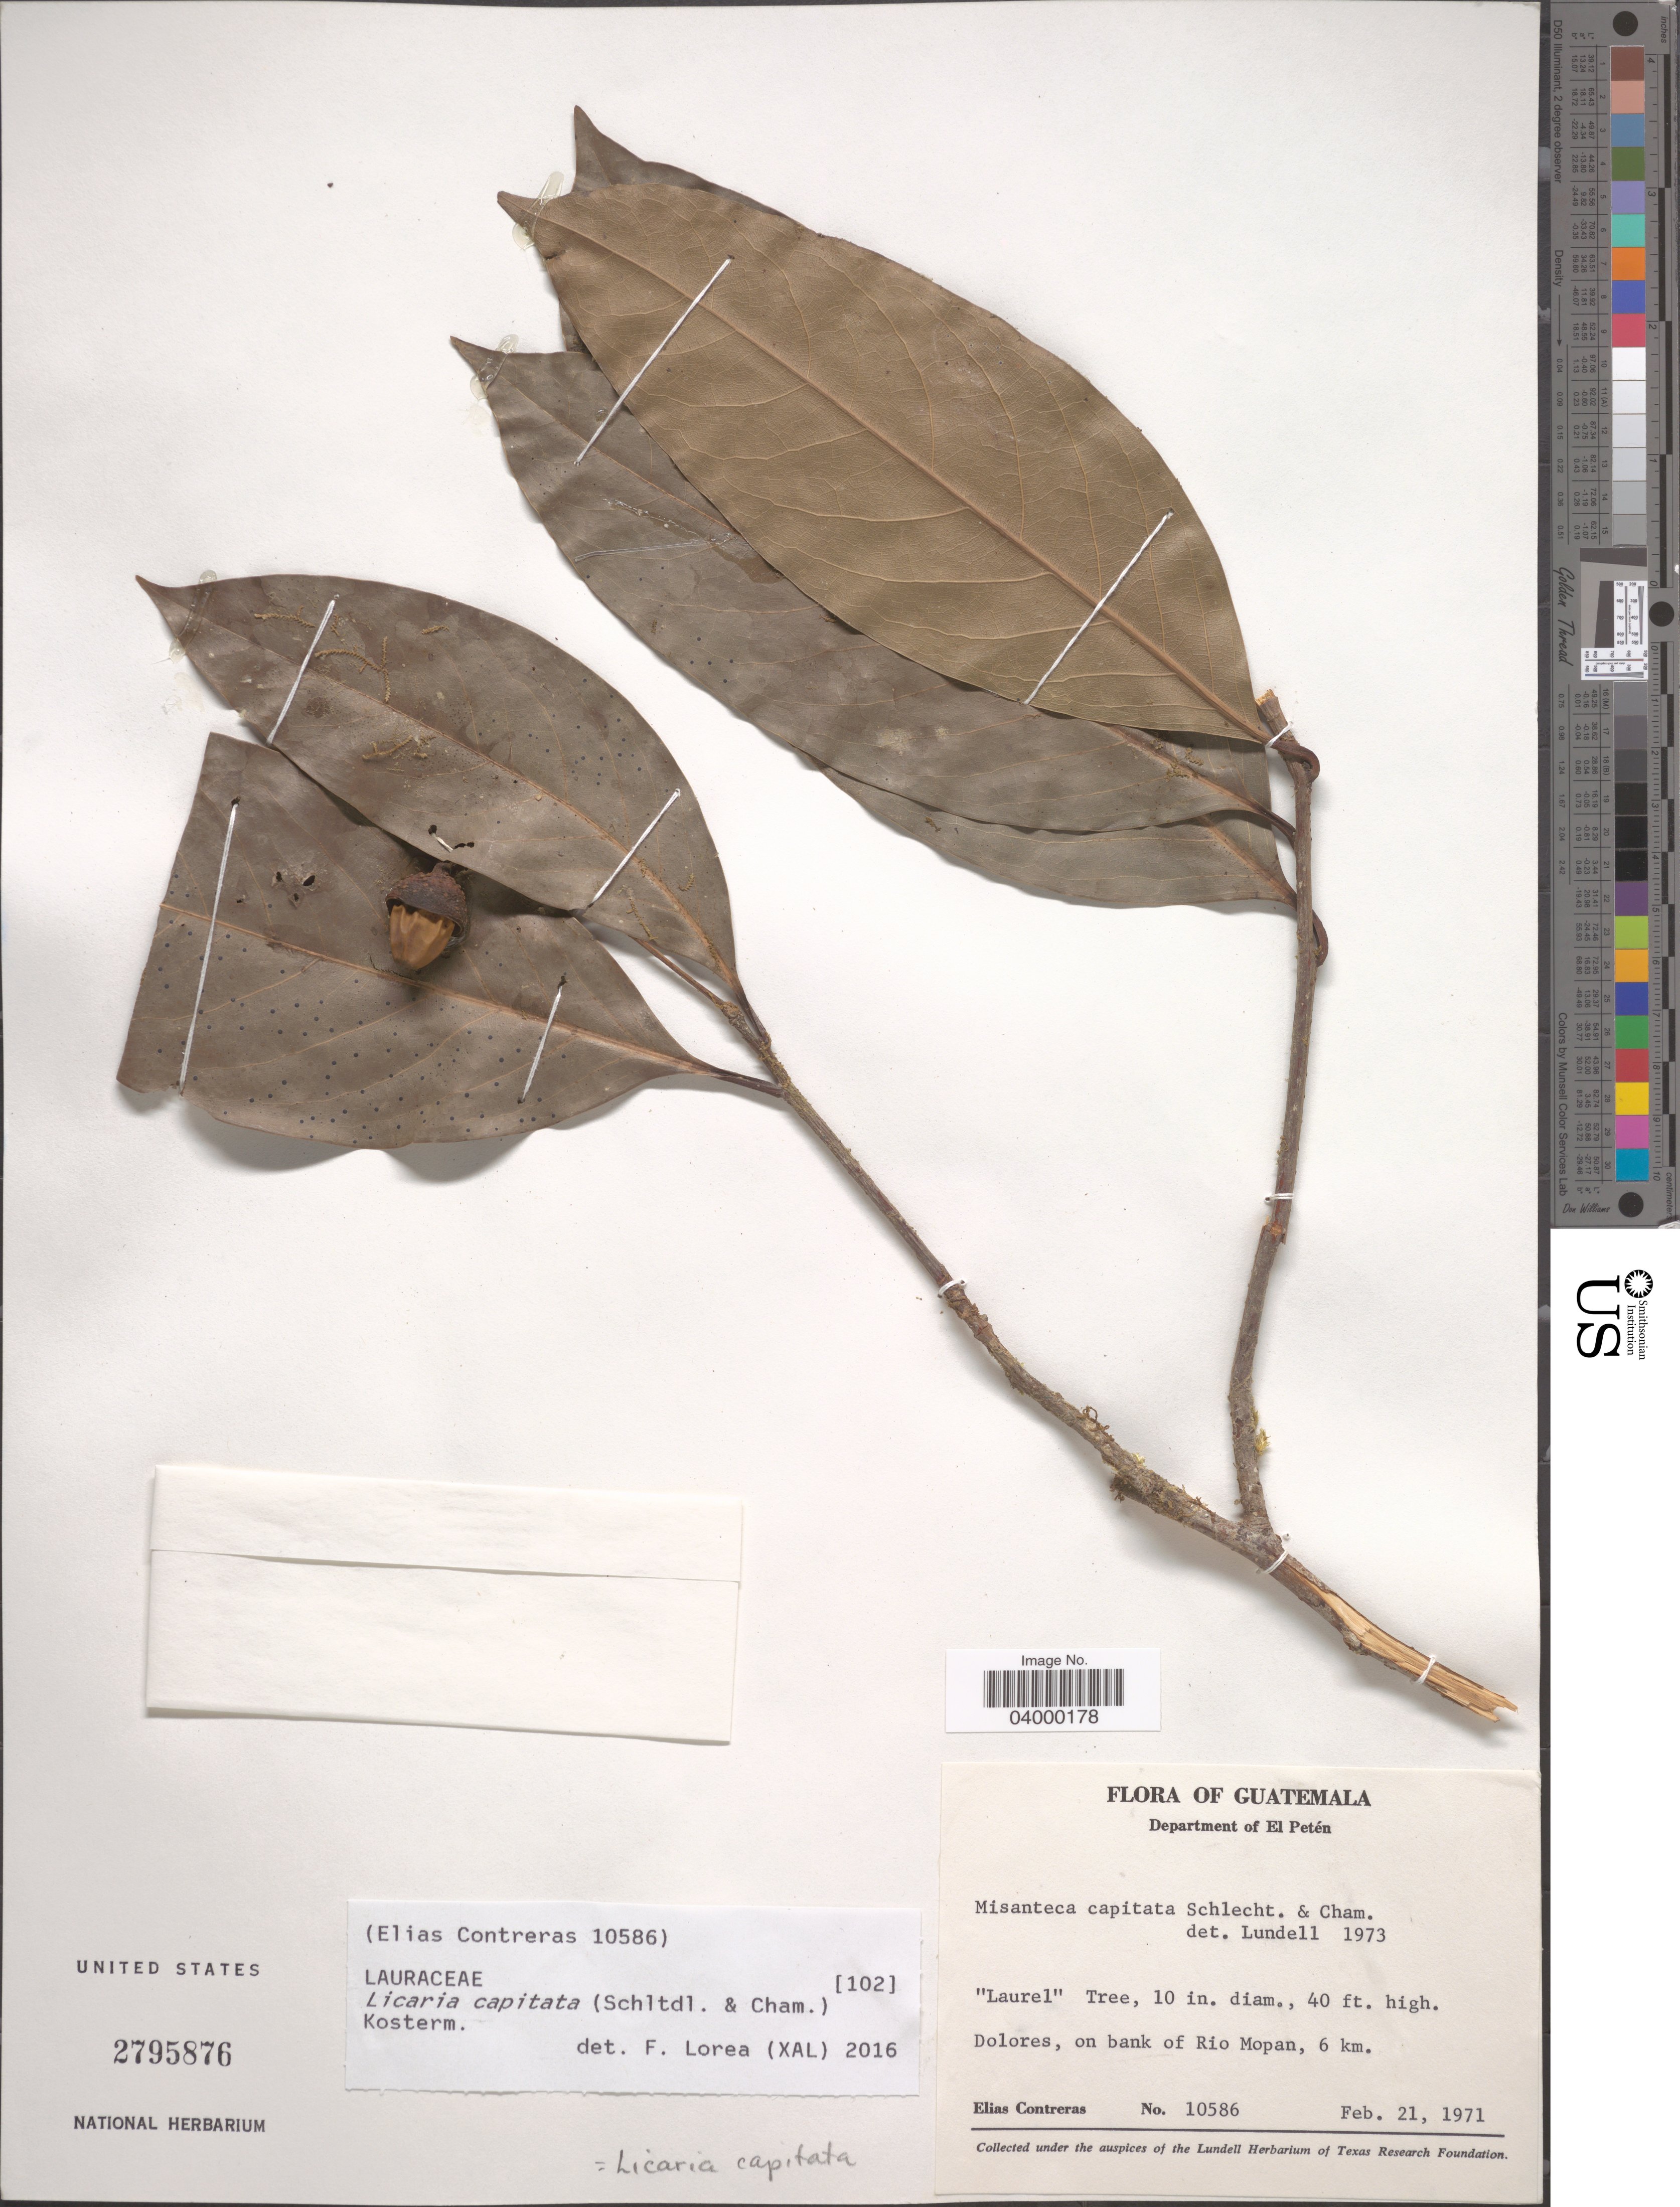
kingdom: Plantae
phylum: Tracheophyta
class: Magnoliopsida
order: Laurales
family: Lauraceae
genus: Licaria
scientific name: Licaria capitata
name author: (Schltdl. & Cham.) Kosterm.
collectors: E. Contreras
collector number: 10586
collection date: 1971-02-21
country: Guatemala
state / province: El Peten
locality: Department of El Petén. Dolores, on bank of Rio Mopan, 6 km.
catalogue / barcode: US 2795876